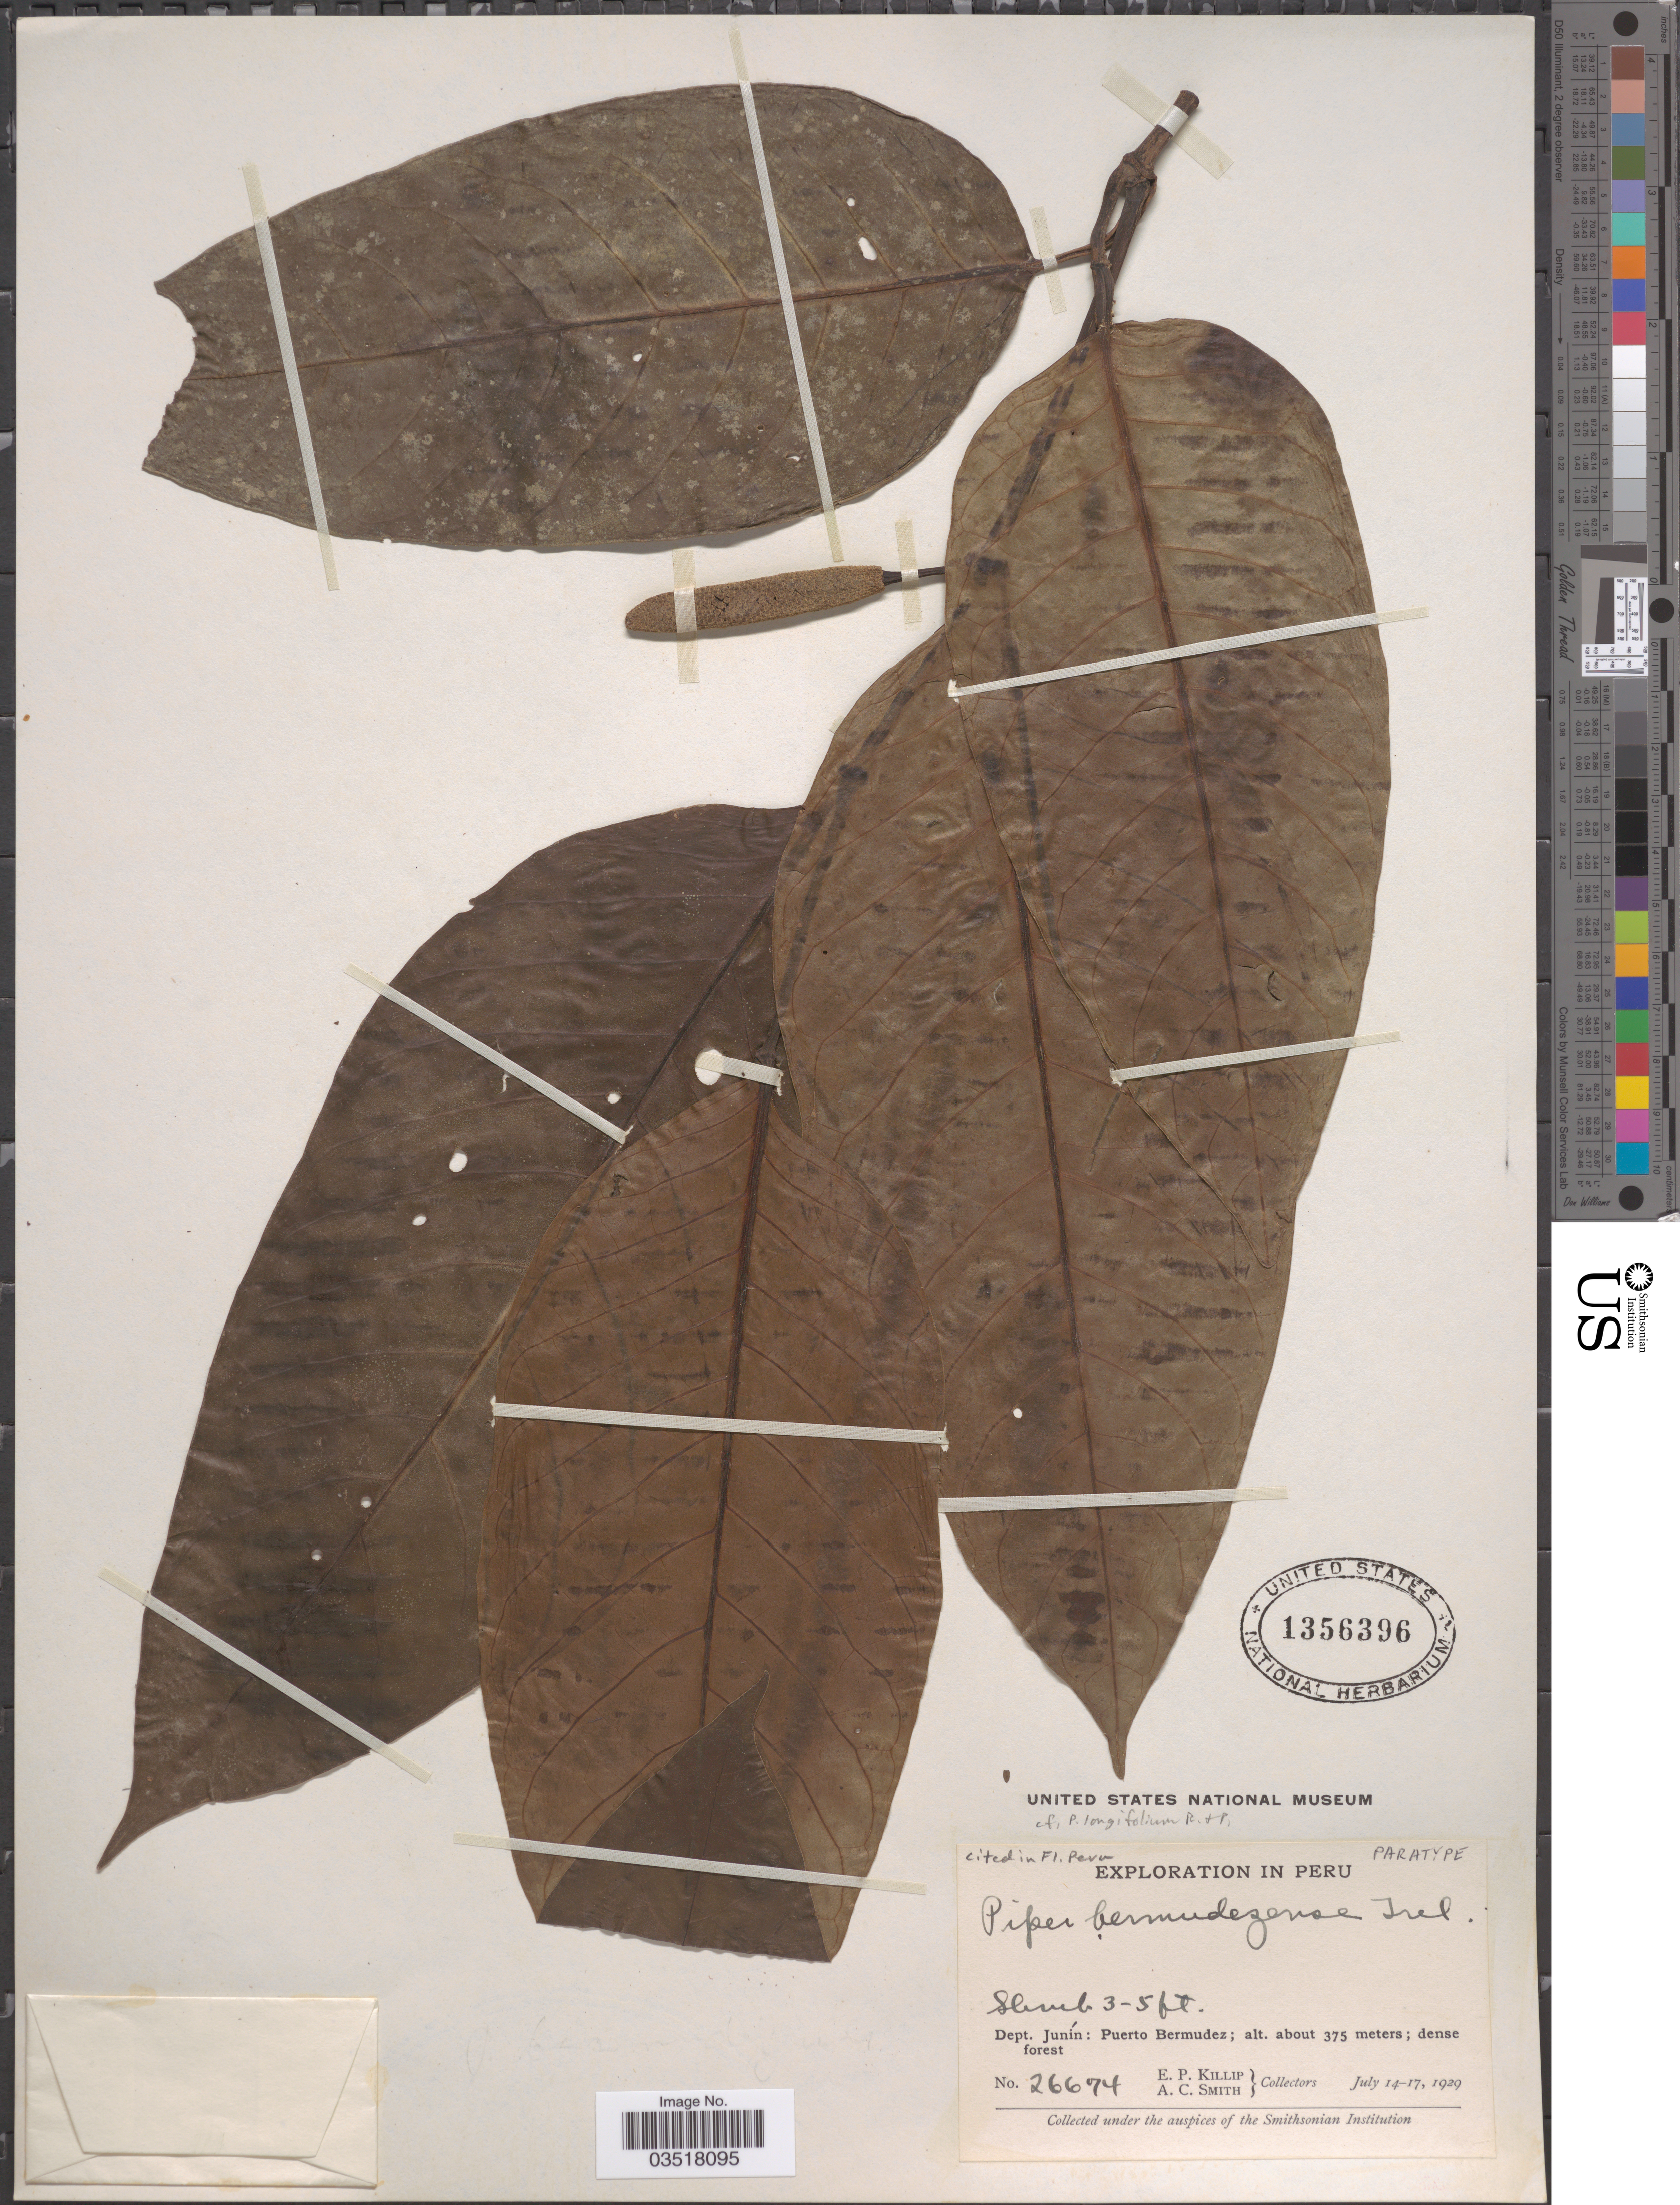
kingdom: Plantae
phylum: Tracheophyta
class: Magnoliopsida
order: Piperales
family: Piperaceae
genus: Piper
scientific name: Piper bermudezense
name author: Trel. in J.F. Macbr.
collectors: E. P. Killip & A. C. Smith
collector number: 26674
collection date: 1929-07-14/1929-07-17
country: Peru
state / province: Junín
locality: Dept. Junín: Puerto Bermudez.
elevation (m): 375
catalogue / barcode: US 1356396